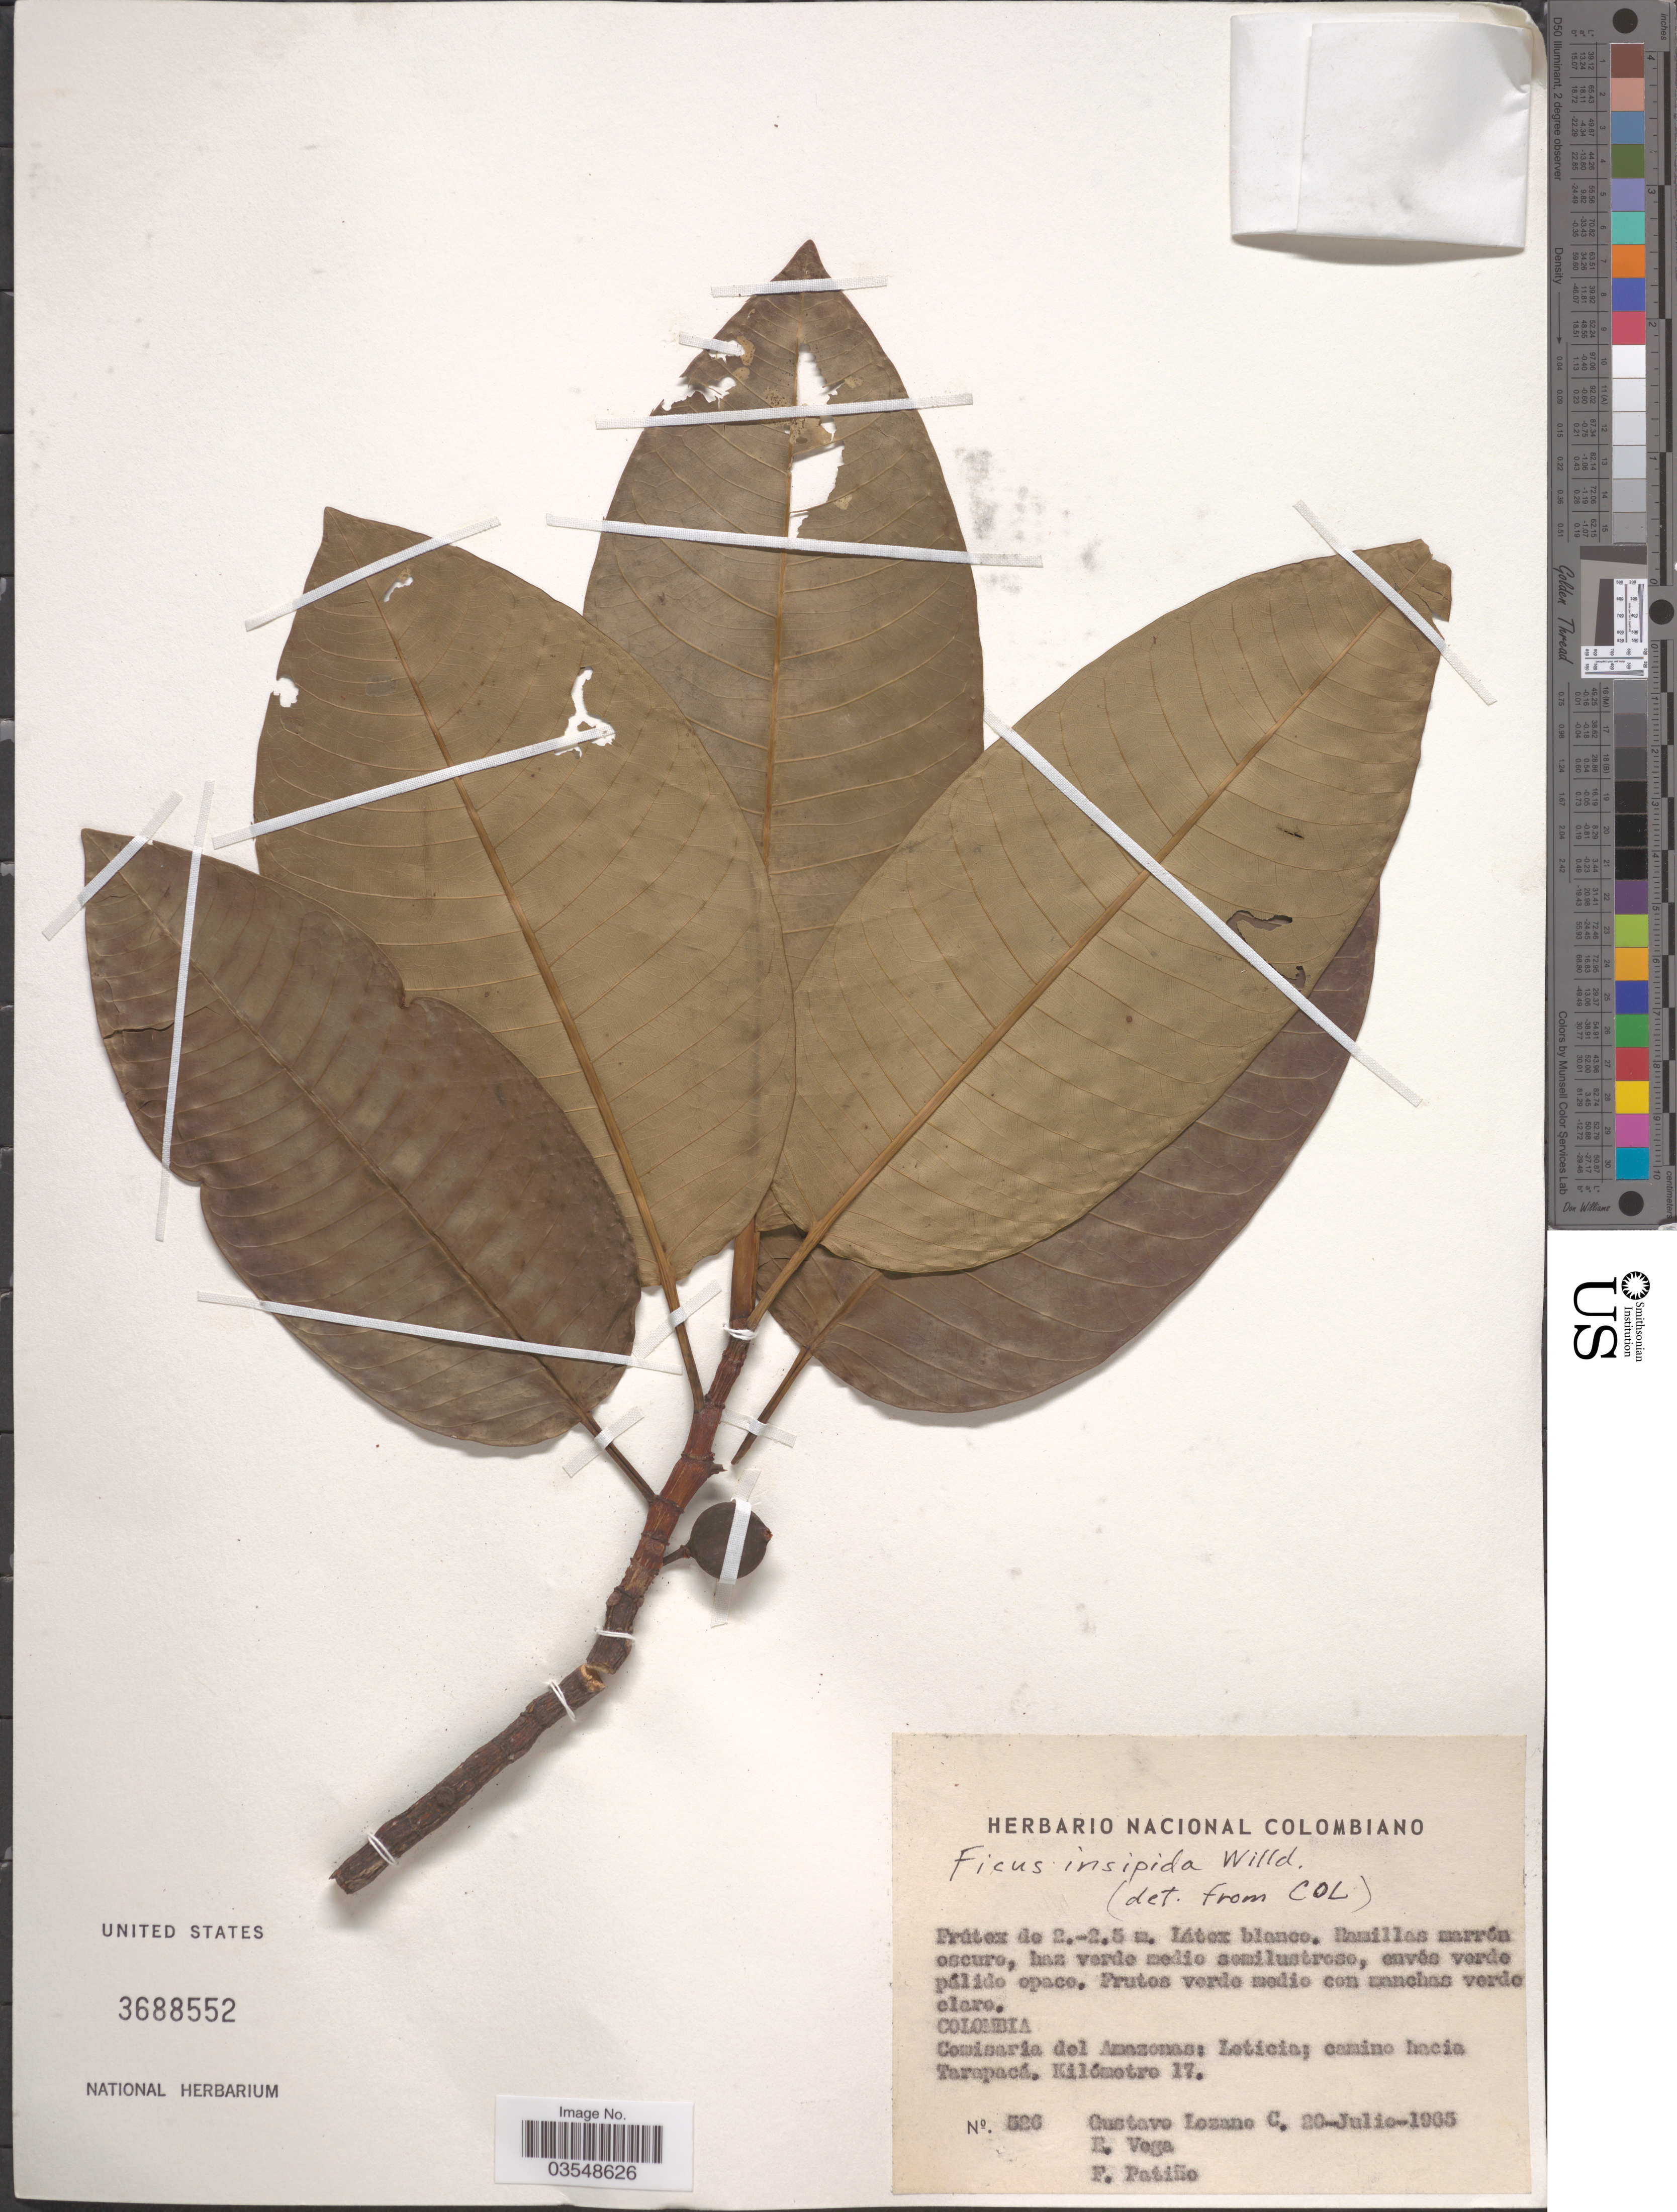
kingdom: Plantae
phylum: Tracheophyta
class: Magnoliopsida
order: Rosales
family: Moraceae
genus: Ficus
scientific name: Ficus insipida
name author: Willd.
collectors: G. Lozano-Contreras, E. Vega & F. Patino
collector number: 526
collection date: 1965-07-20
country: Colombia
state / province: Amazônas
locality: Comisaria del Amazonas: Leticia; camino hacia Tarapacá, Kilómetro 17.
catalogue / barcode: US 3688552